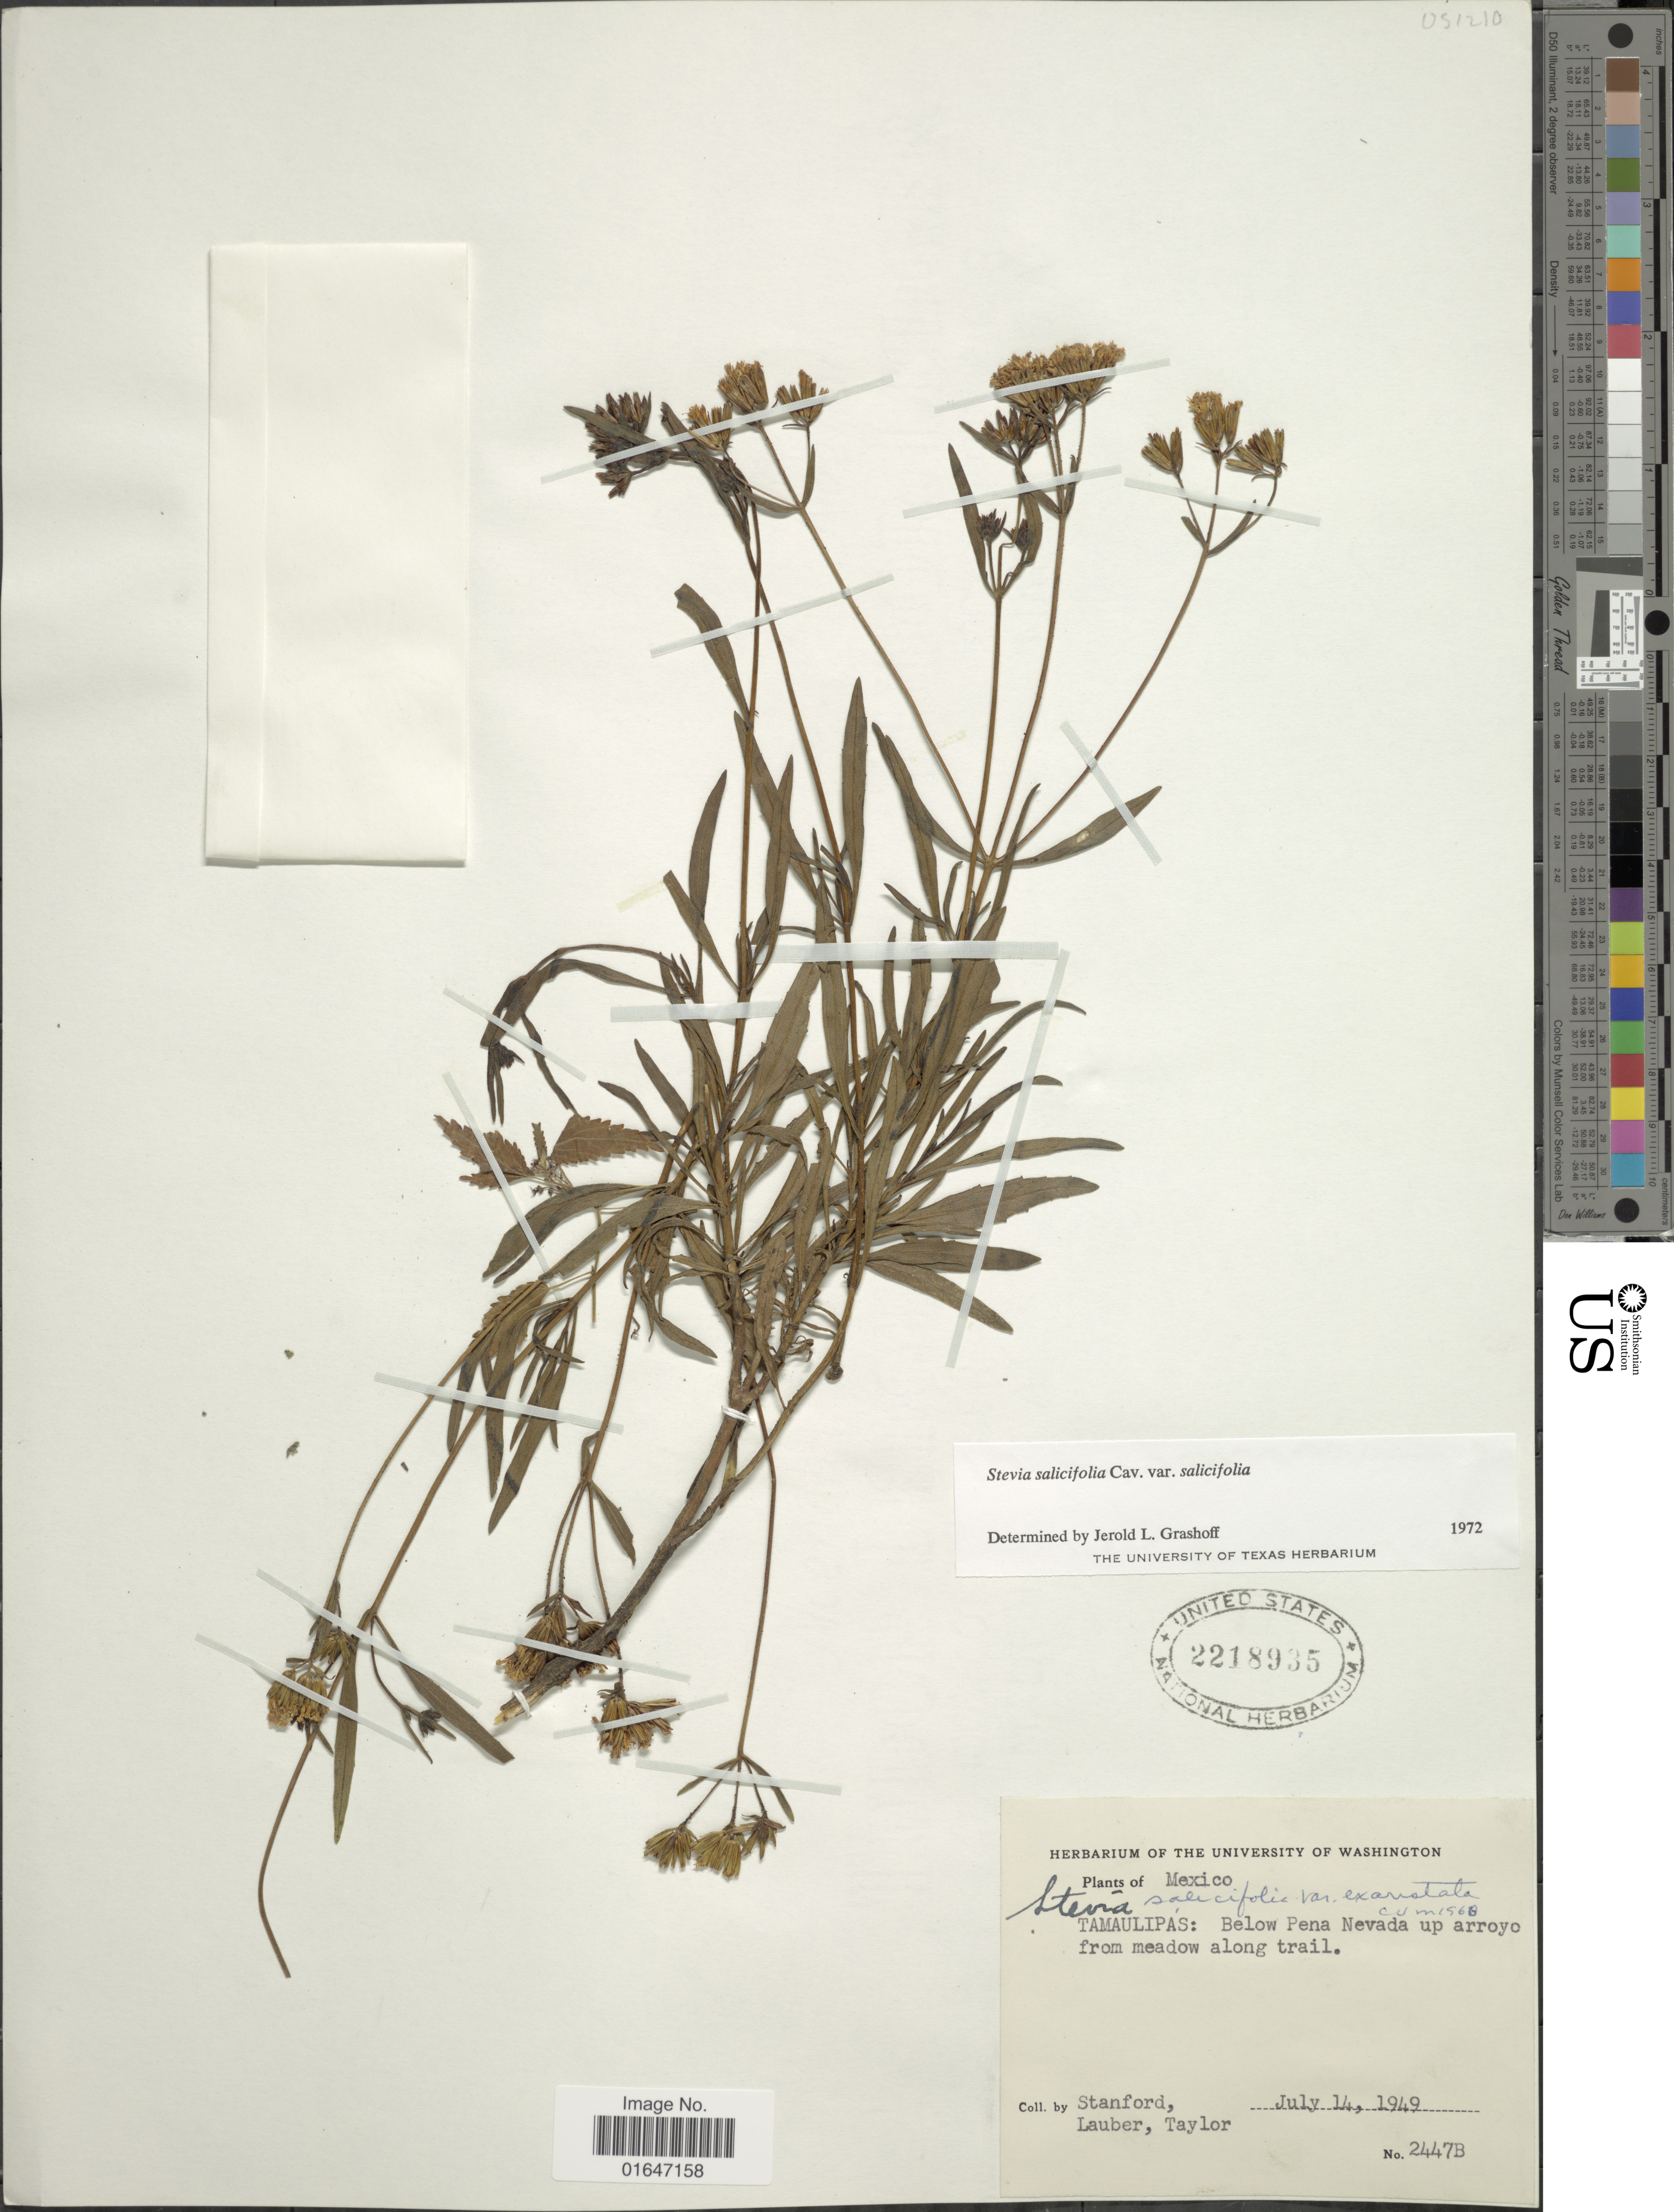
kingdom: Plantae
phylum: Tracheophyta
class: Magnoliopsida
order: Asterales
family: Asteraceae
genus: Stevia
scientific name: Stevia salicifolia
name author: Cav.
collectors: -. Stanford, -. Lauber & -. Taylor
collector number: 2447B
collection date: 1949-07-14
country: Mexico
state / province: Tamaulipas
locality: Below Pena Nevada up Arroyo from meadow along trail.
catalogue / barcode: US 2218935